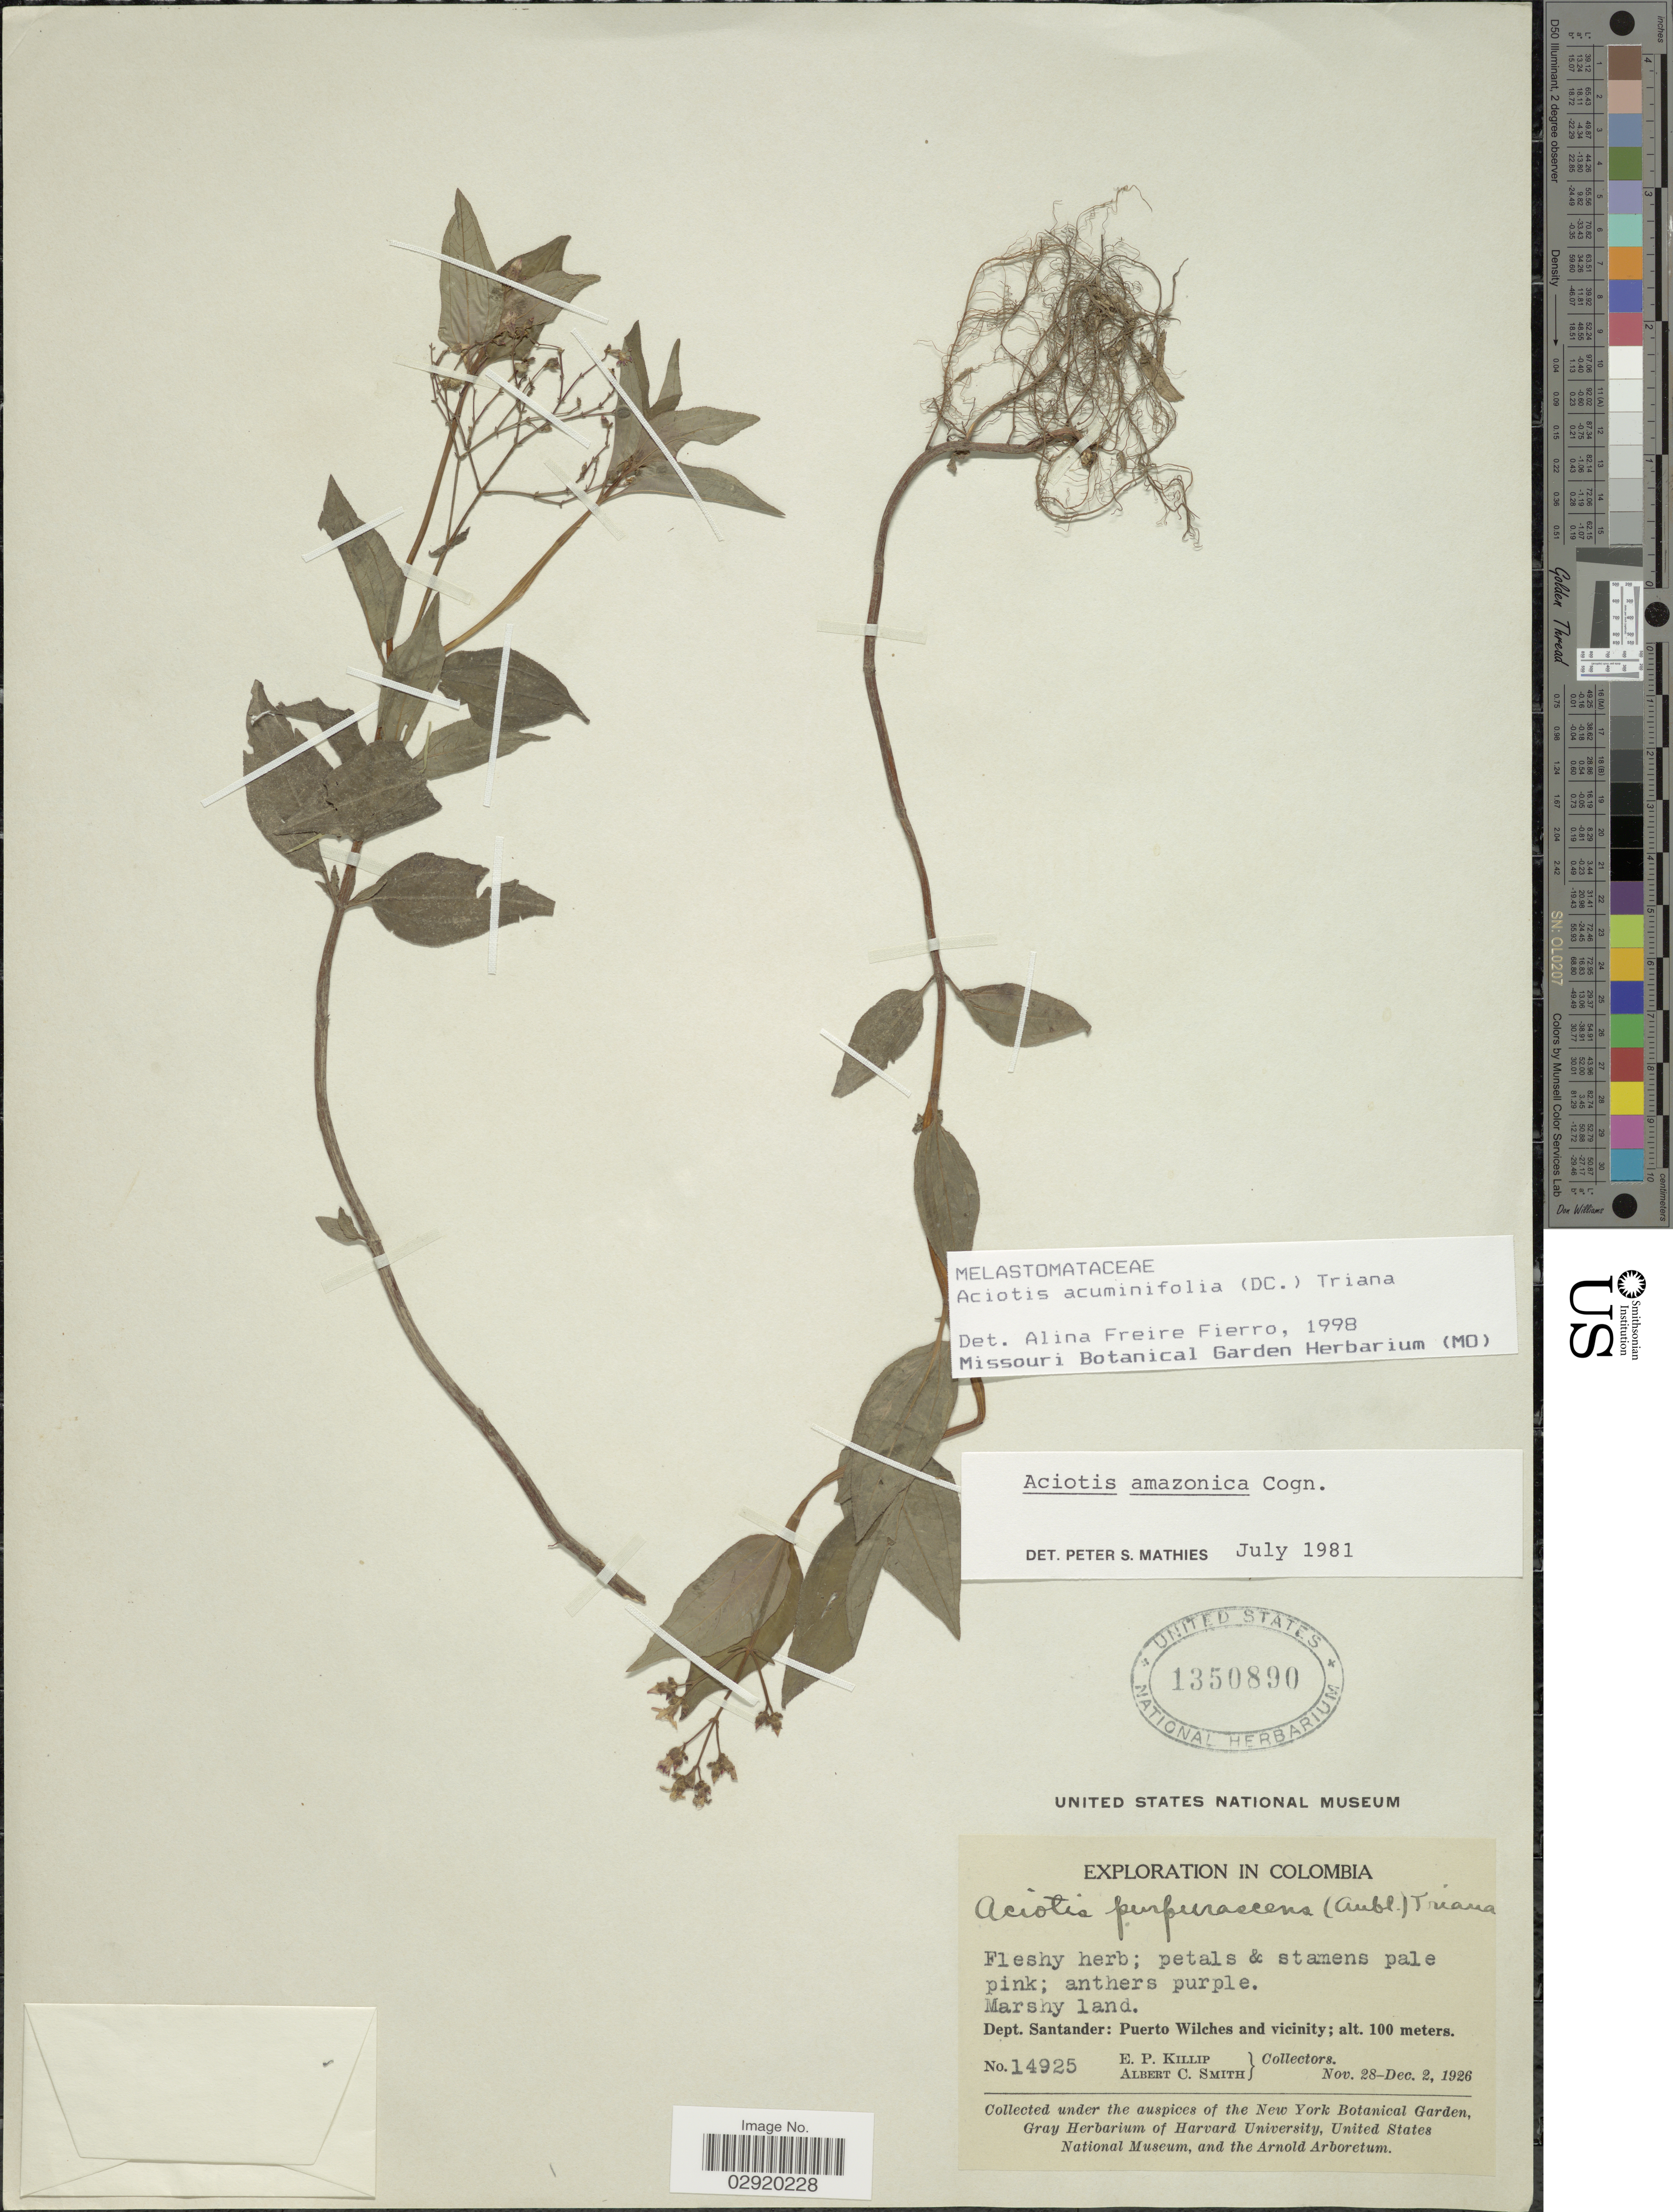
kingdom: Plantae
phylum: Tracheophyta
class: Magnoliopsida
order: Myrtales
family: Melastomataceae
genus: Aciotis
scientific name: Aciotis acuminifolia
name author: (Mart. ex DC.) Triana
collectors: E. P. Killip & A. C. Smith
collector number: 14925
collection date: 1926-11-28/1926-12-02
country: Colombia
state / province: Santander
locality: Dept. Santander: Puerto Wilches and vicinity.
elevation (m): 100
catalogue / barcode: US 1350890